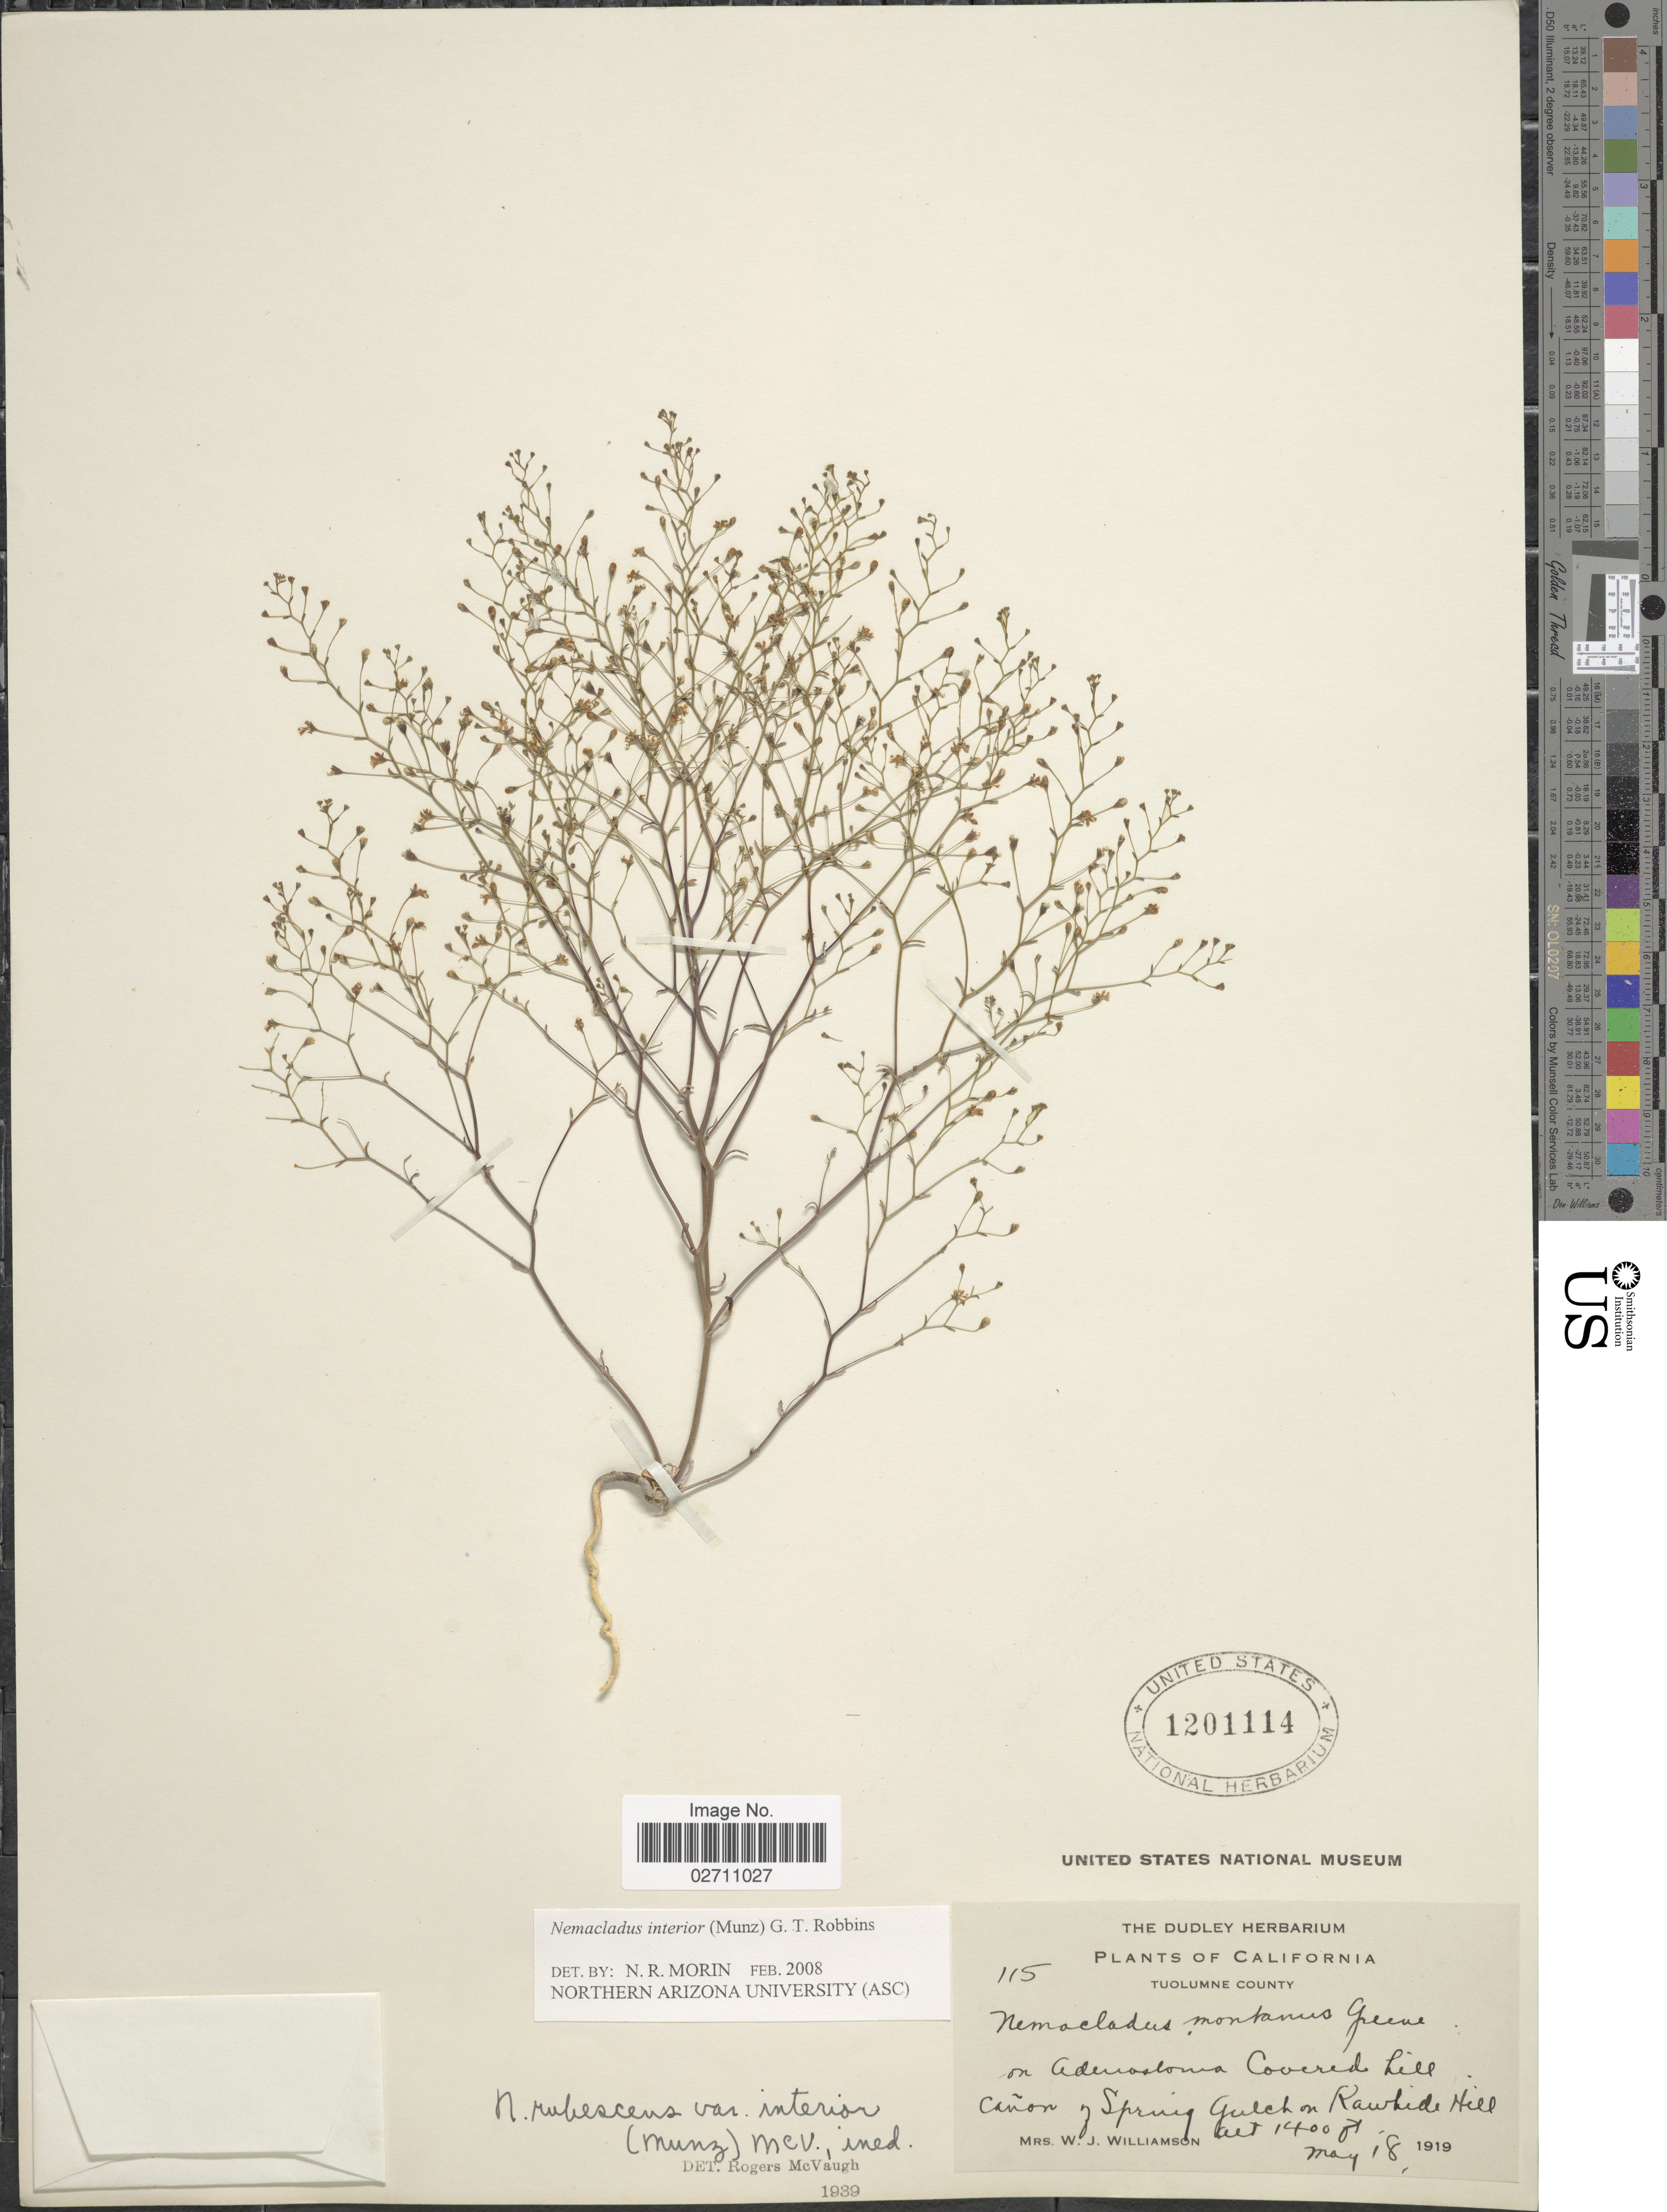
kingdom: Plantae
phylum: Tracheophyta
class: Magnoliopsida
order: Asterales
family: Campanulaceae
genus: Nemacladus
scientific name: Nemacladus interior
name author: (Munz) G.T. Robbins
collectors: W. Williamson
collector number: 115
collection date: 1919-05-18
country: United States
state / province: California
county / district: Tuolumne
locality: Tuolumne County, Canon of Spring Gulch on Rawhide Hill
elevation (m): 427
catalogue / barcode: US 1201114